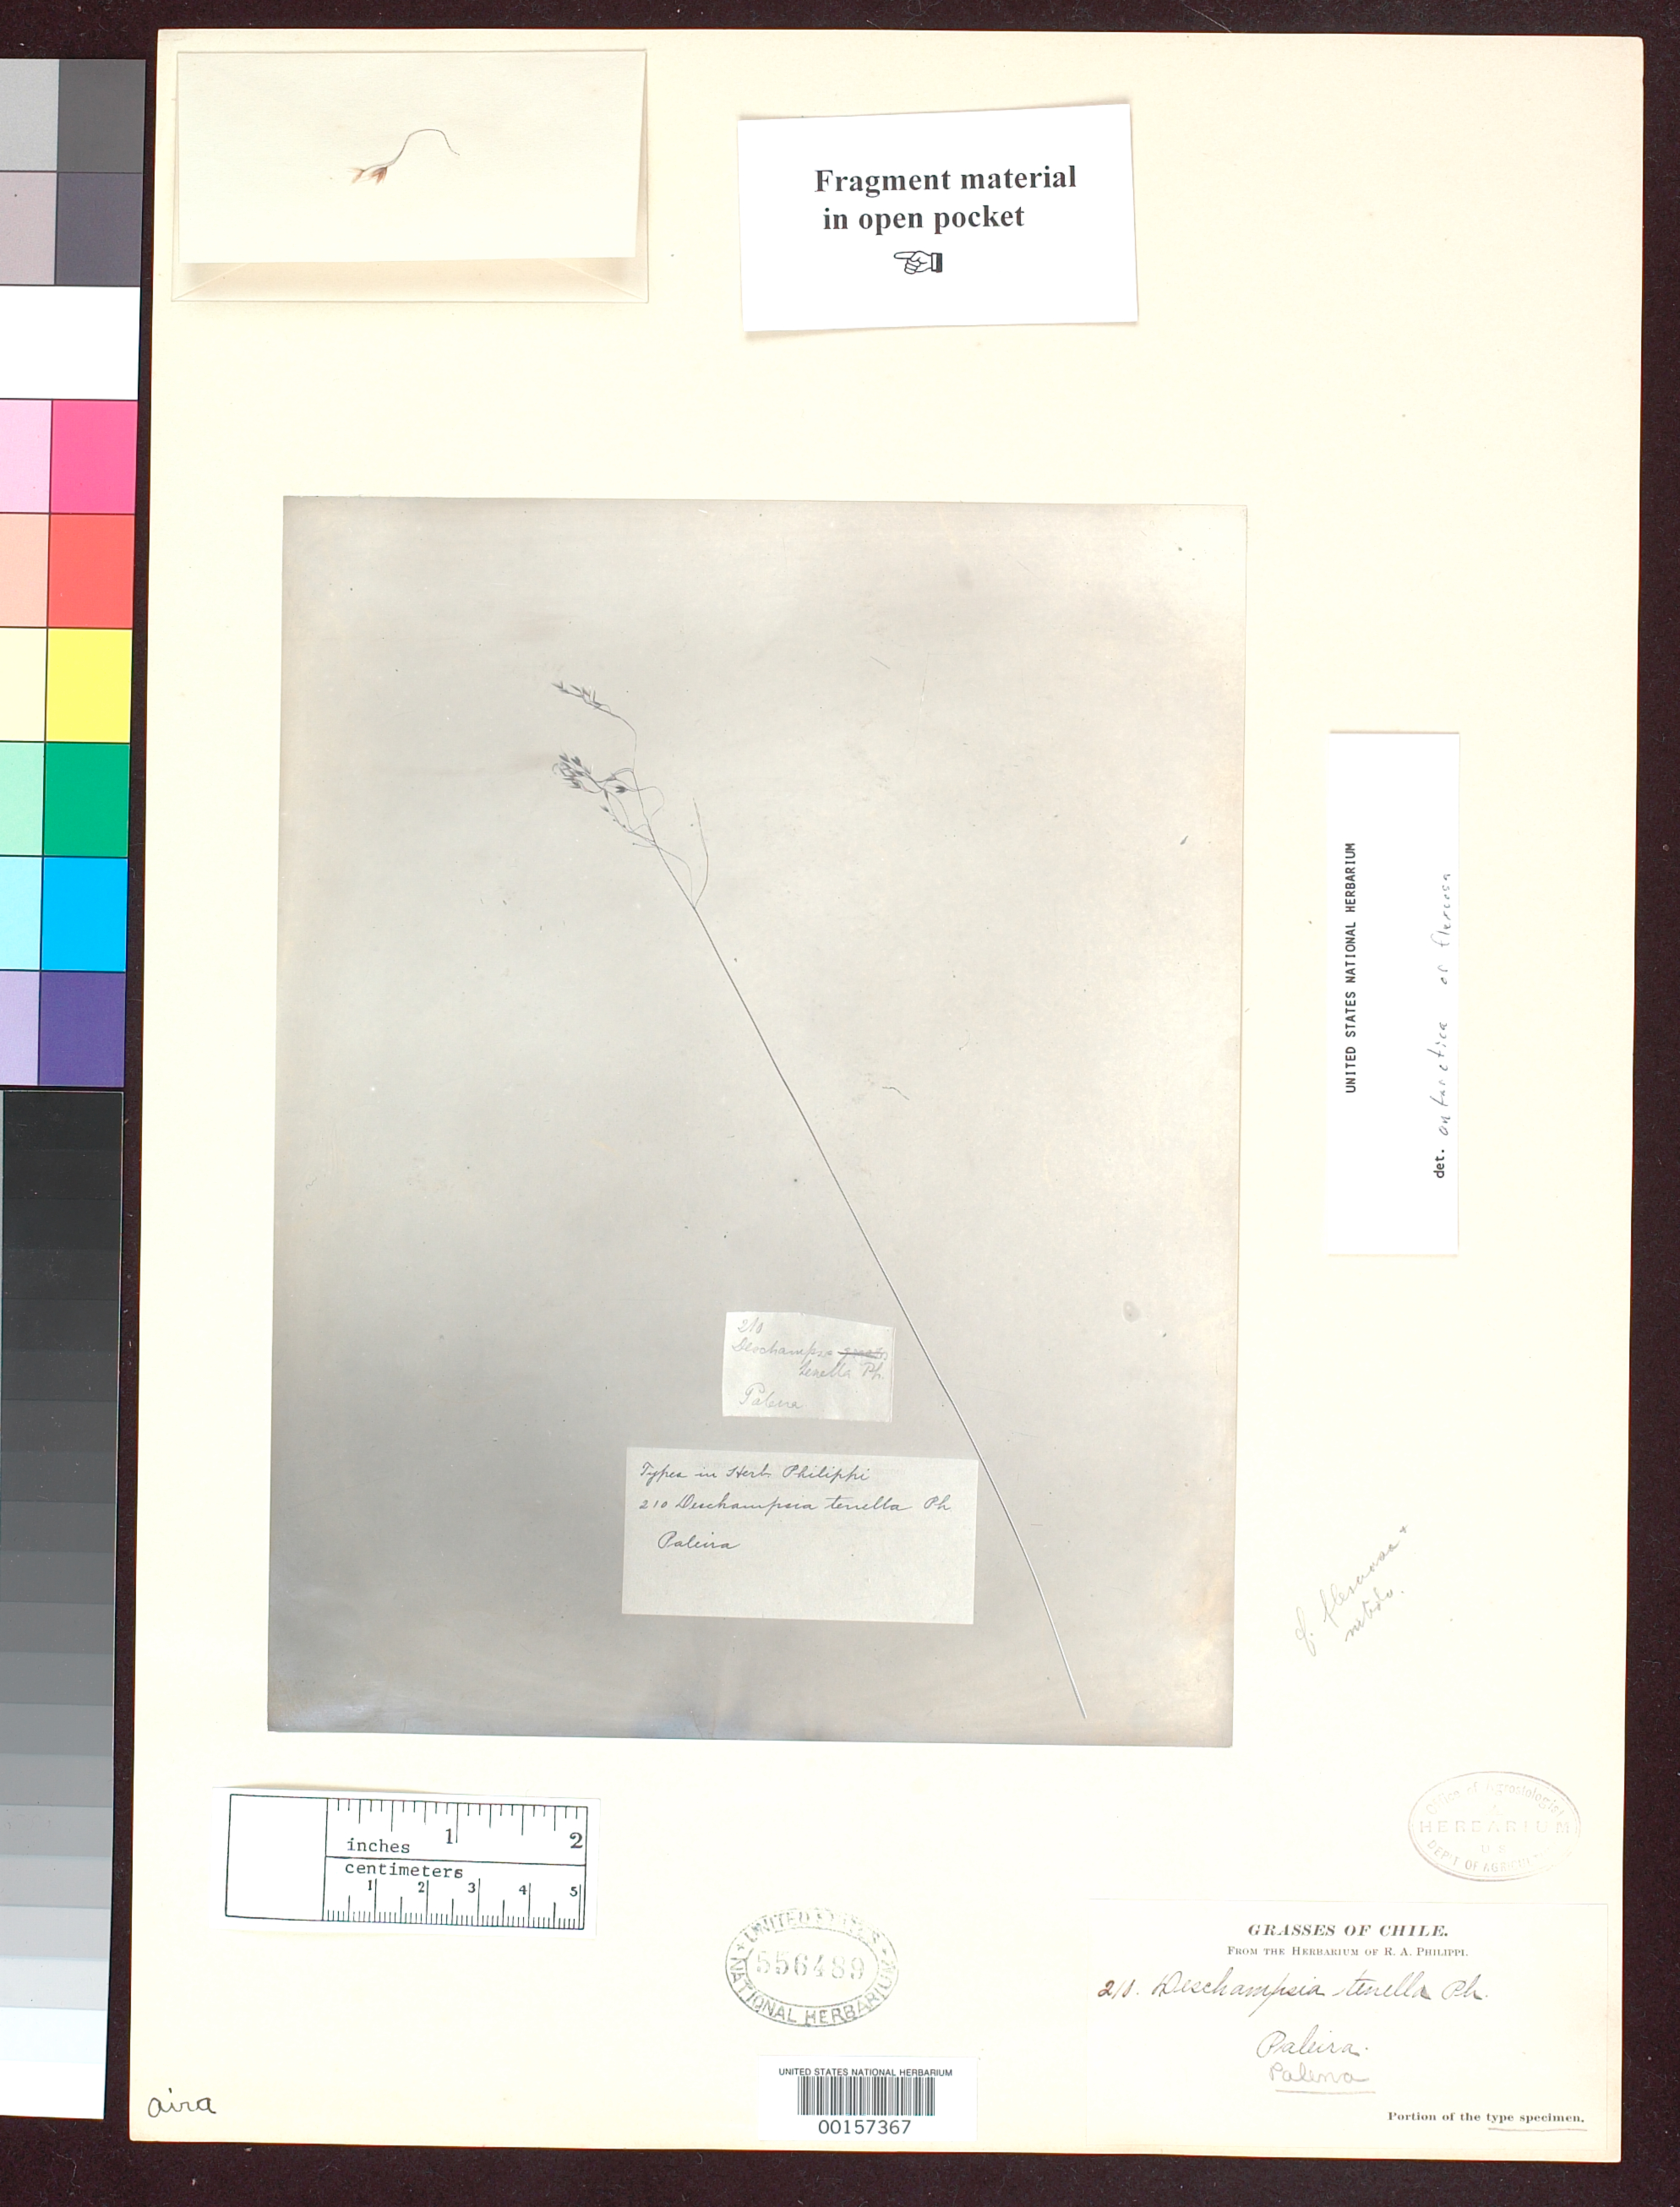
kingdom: Plantae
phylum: Tracheophyta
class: Liliopsida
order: Poales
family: Poaceae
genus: Deschampsia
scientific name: Deschampsia tenella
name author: Phil.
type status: Type Fragment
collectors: R. A. Philippi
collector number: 210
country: Chile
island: Chiloe Island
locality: Palena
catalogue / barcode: US 556489